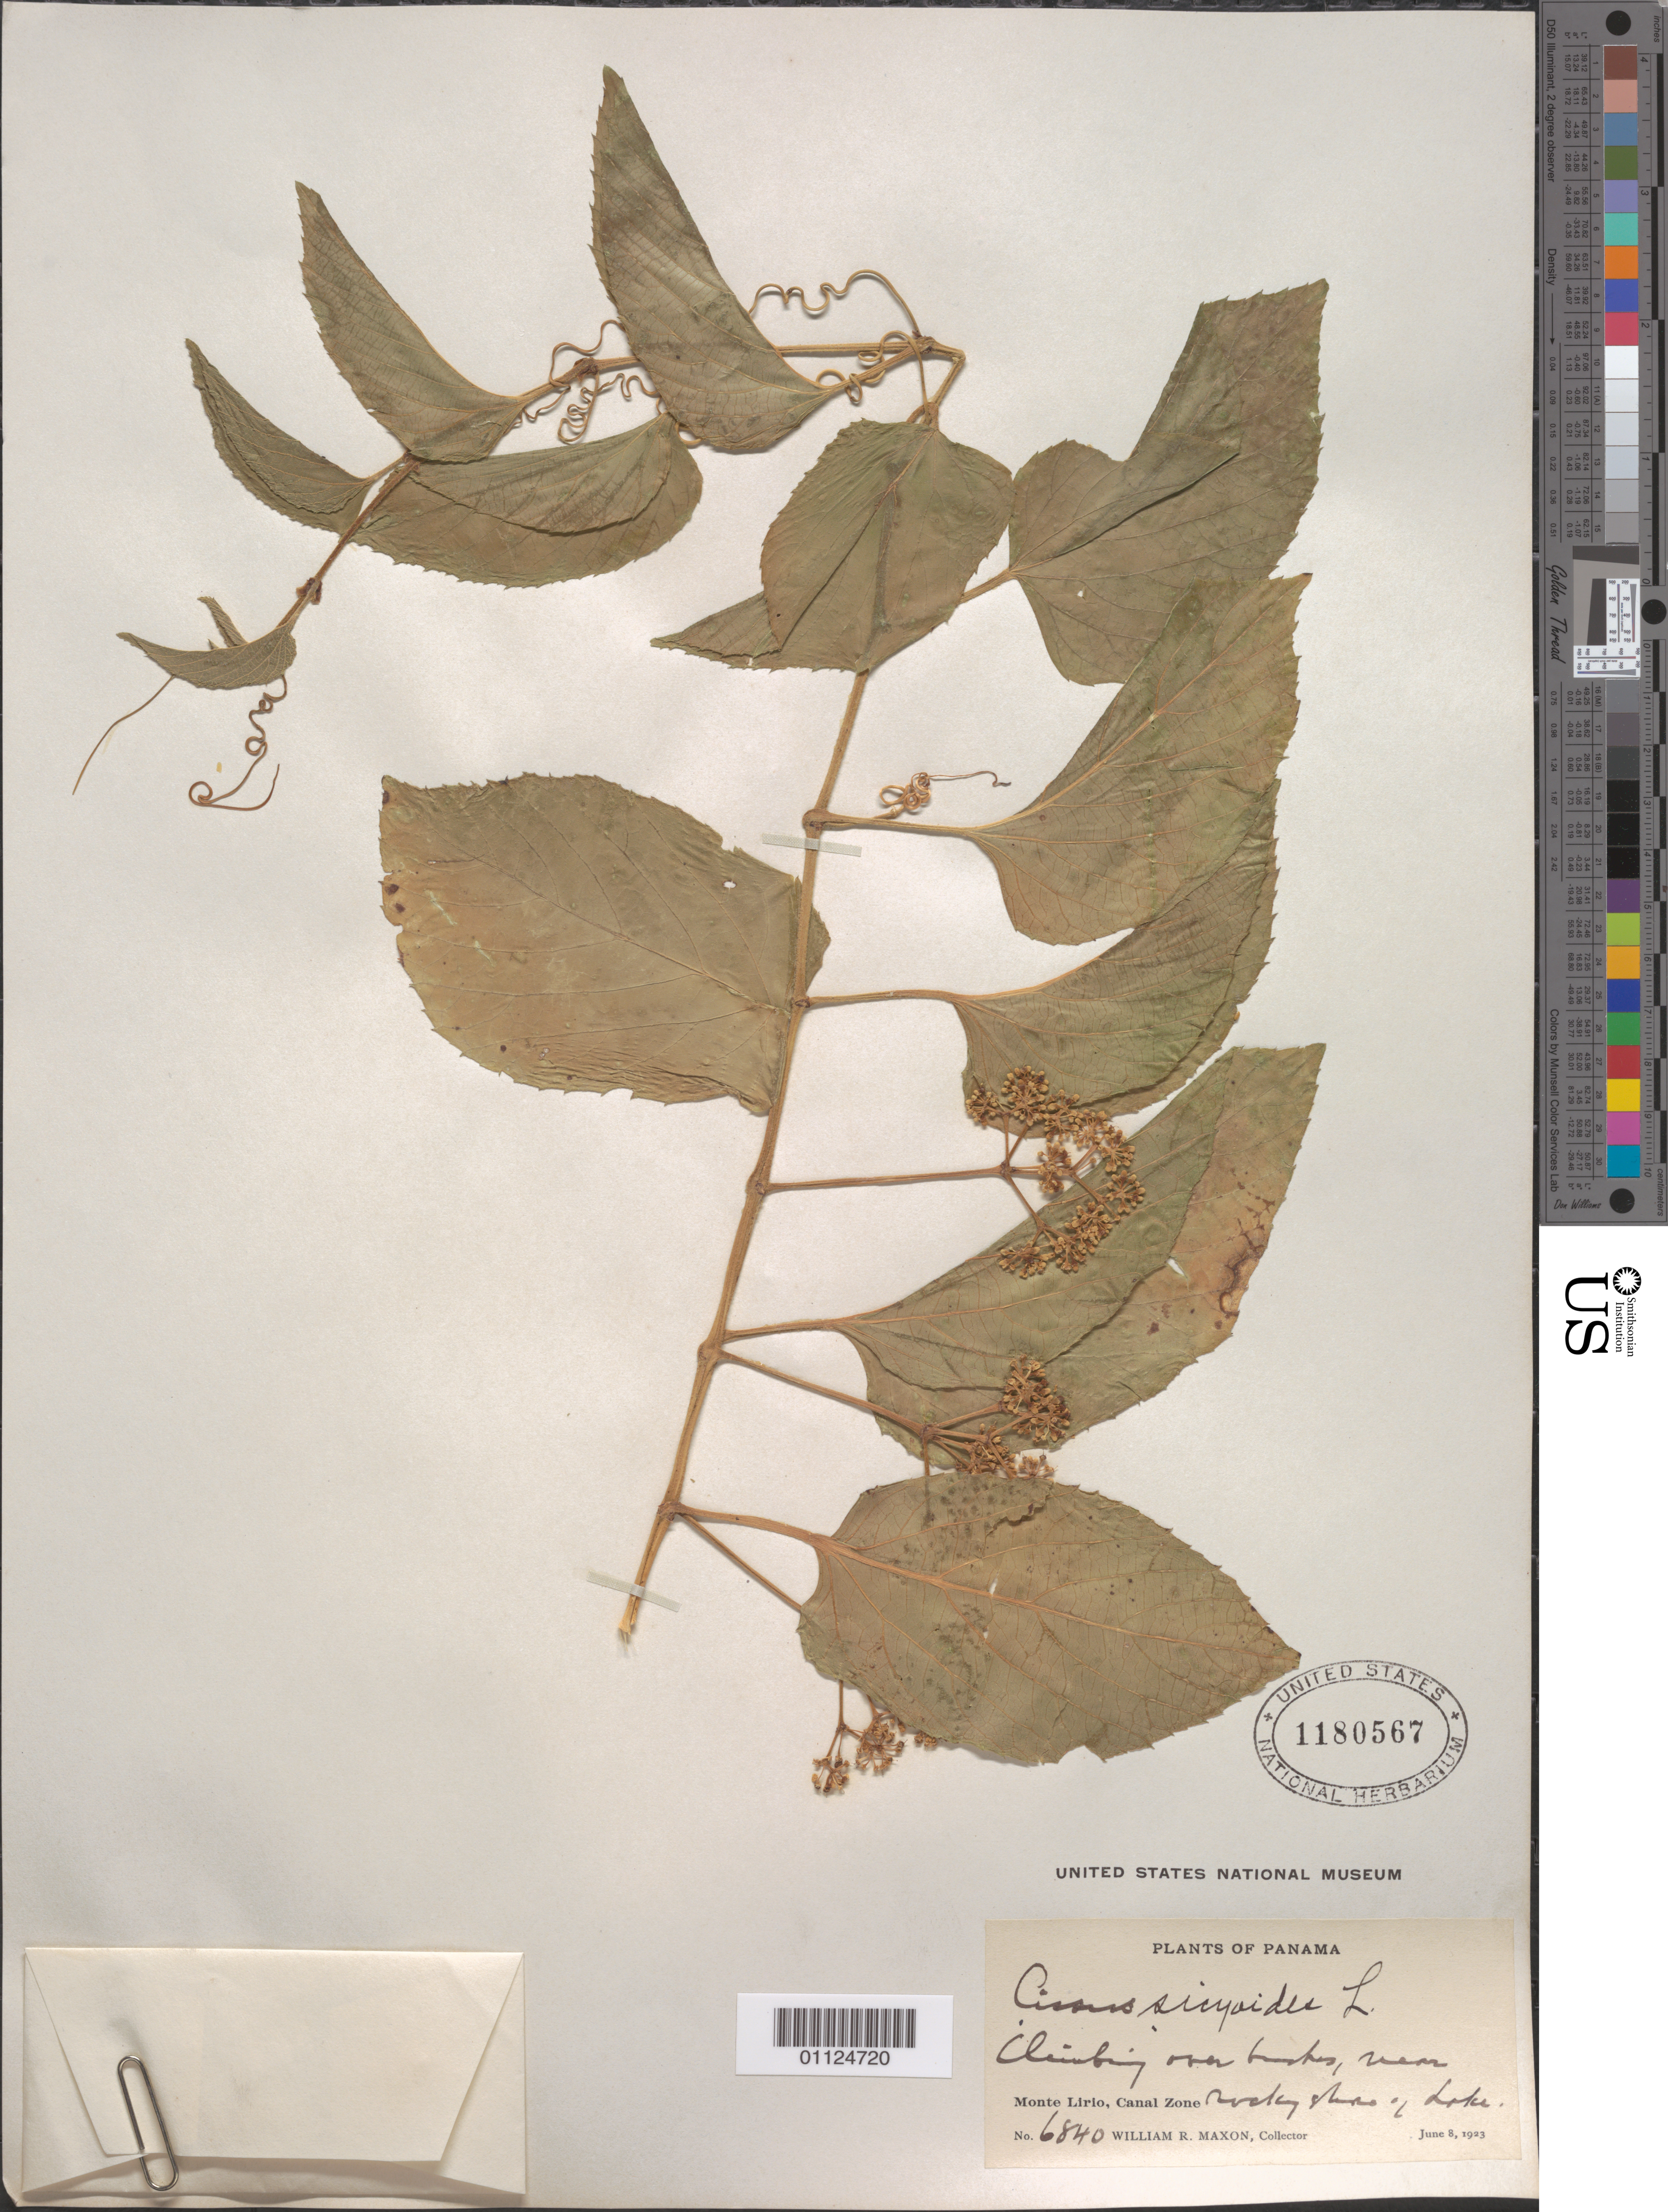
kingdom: Plantae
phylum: Tracheophyta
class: Magnoliopsida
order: Vitales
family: Vitaceae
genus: Cissus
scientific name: Cissus verticillata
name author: (L.) Nicolson & C.E. Jarvis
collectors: W. R. Maxon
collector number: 6840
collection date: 1923-06-08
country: Panama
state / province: Colón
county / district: Canal Zone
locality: Monte Lirio.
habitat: On rocks near Lake.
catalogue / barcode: US 1180567